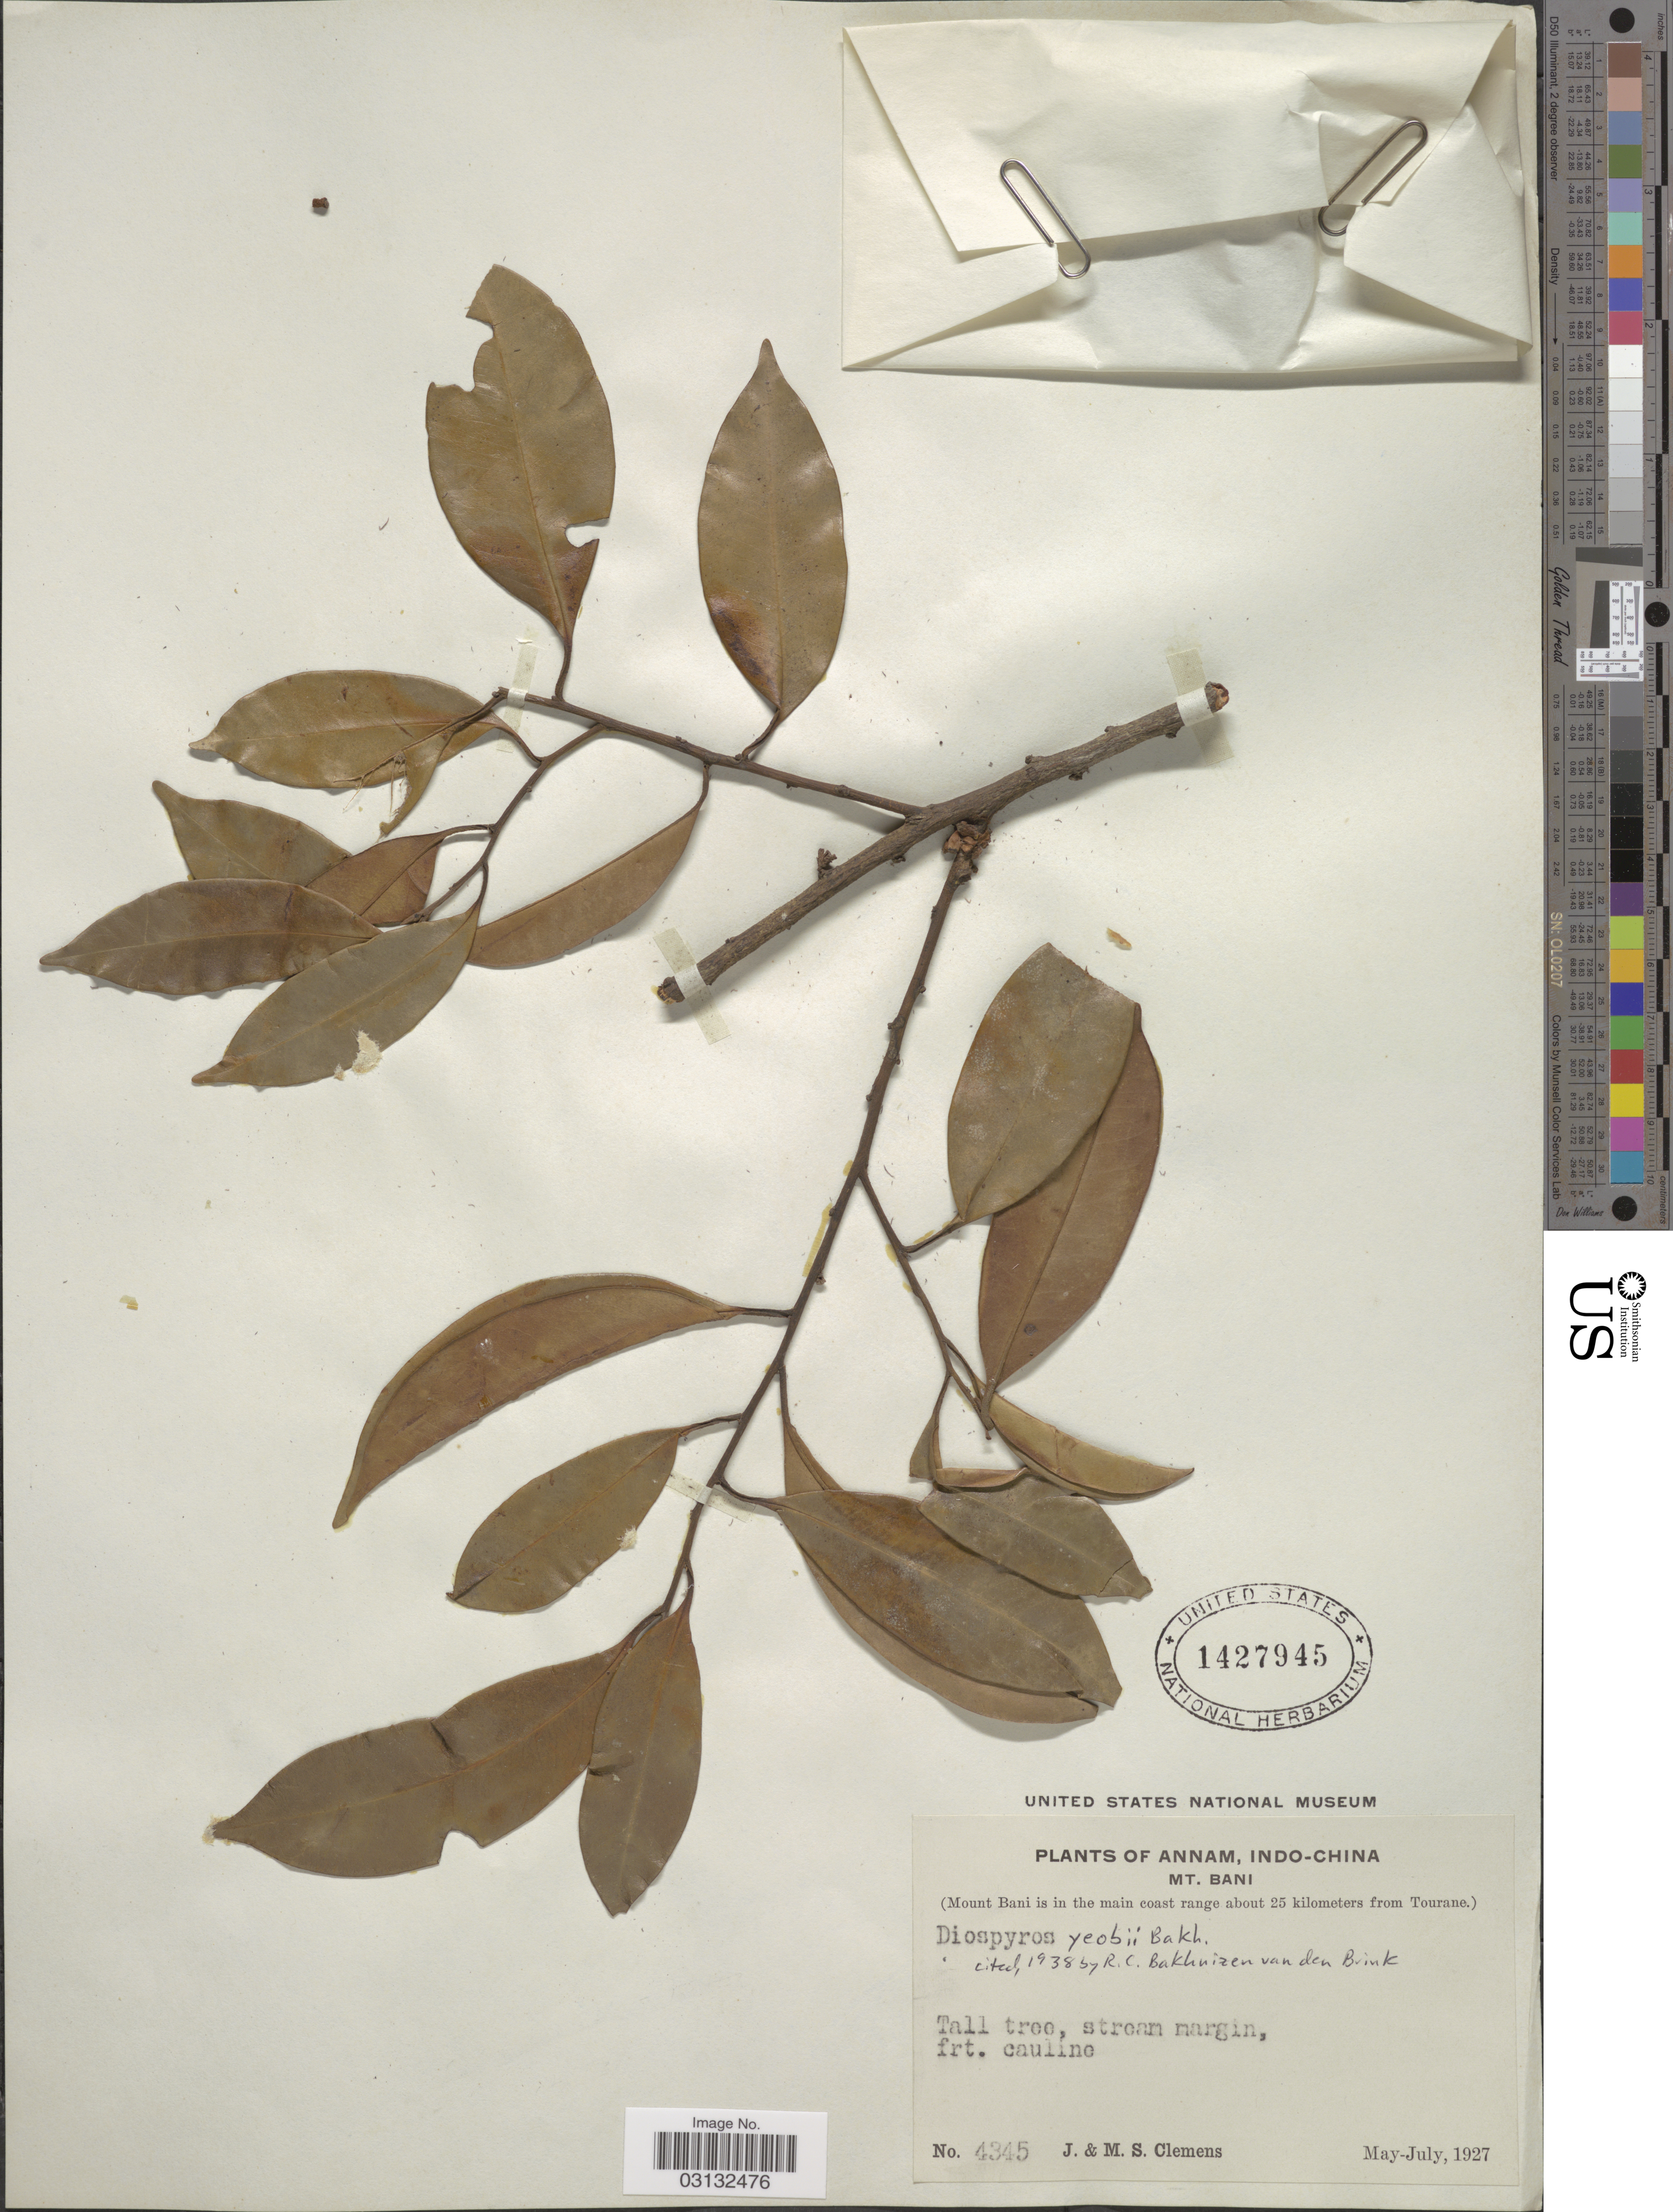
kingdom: Plantae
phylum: Tracheophyta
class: Magnoliopsida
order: Ericales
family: Ebenaceae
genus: Diospyros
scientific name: Diospyros yeobii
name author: Bakh.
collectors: J. Clemens & M. S. Clemens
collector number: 4345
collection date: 1927-05/1927-07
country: Vietnam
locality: Annam, Mt. Bani. (Mount Bani is in the main coast range about 25 kilometers from Tourane).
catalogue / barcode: US 1437945